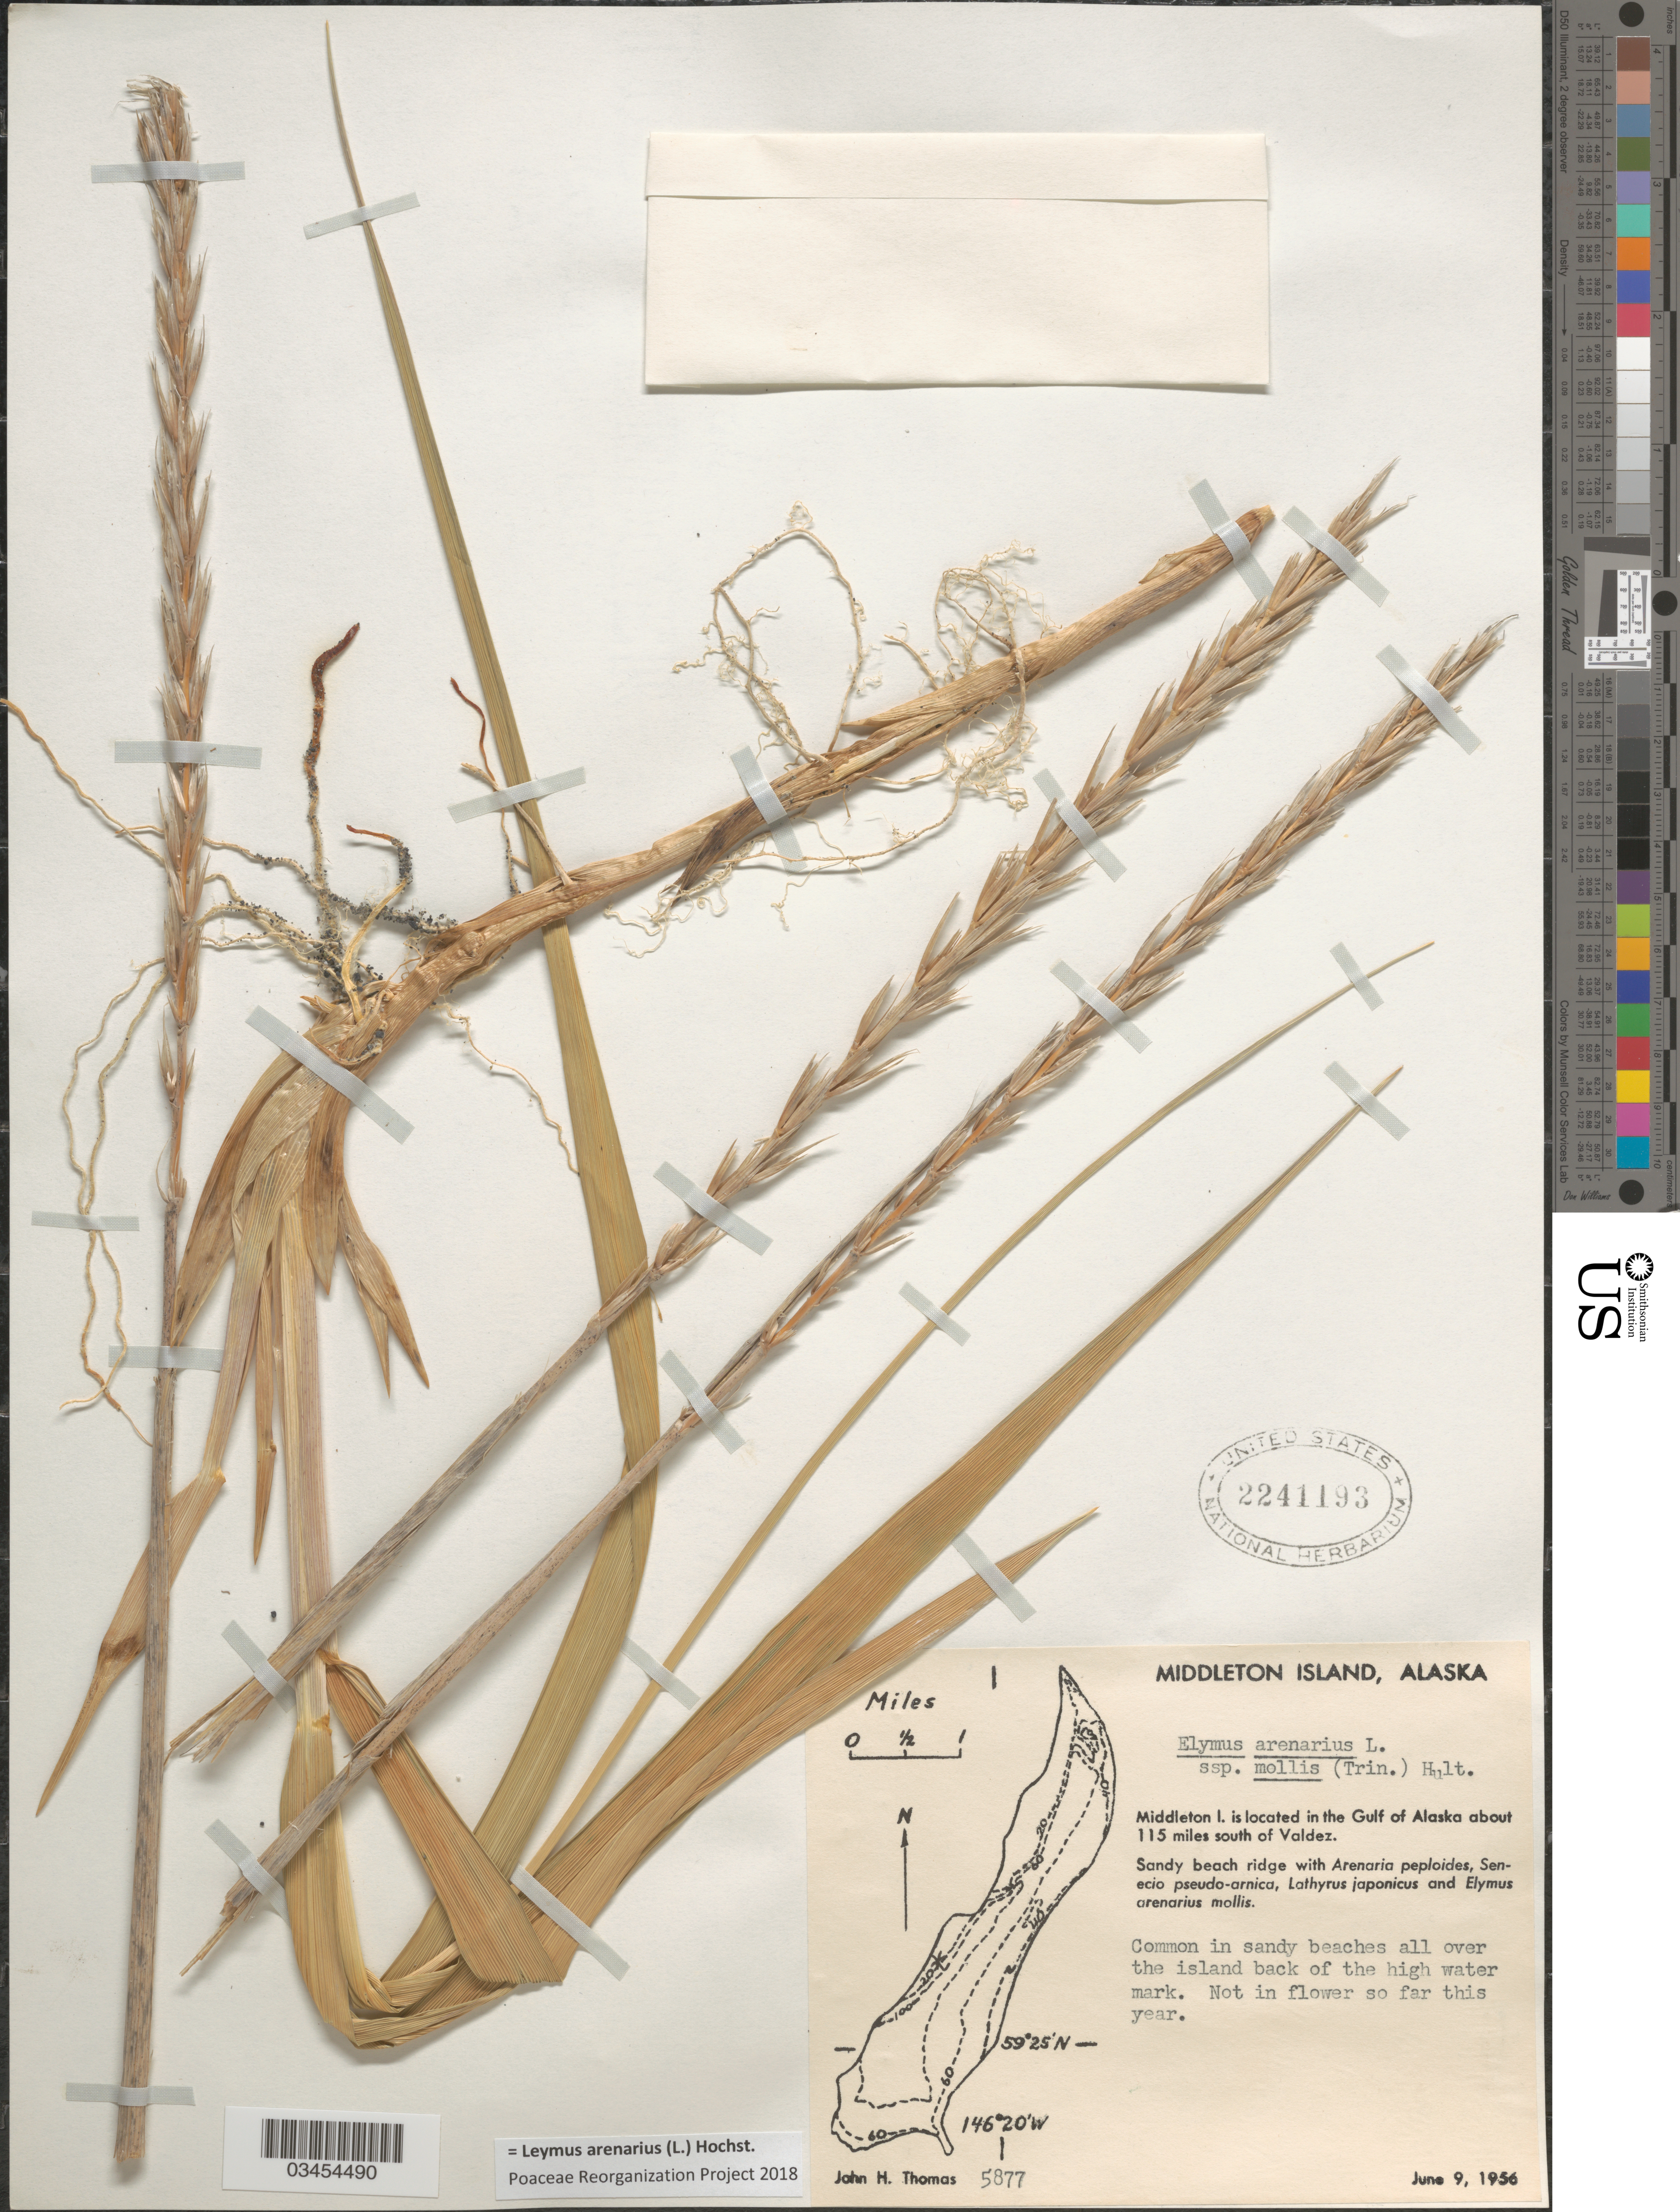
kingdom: Plantae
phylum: Tracheophyta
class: Liliopsida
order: Poales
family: Poaceae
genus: Leymus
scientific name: Leymus mollis subsp. mollis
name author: (Trin.) Pilg.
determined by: Soreng, Robert J., Research Associate (BOT), Smithsonian Institution - National Museum of Natural History (UNITED STATES)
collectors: J. H. Thomas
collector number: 5877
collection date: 1956-06-09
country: United States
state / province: Alaska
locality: Middleton Island. Middleton I. is located in the Gulf of Alaska about 115 miles south of Valdez.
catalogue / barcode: US 2241193